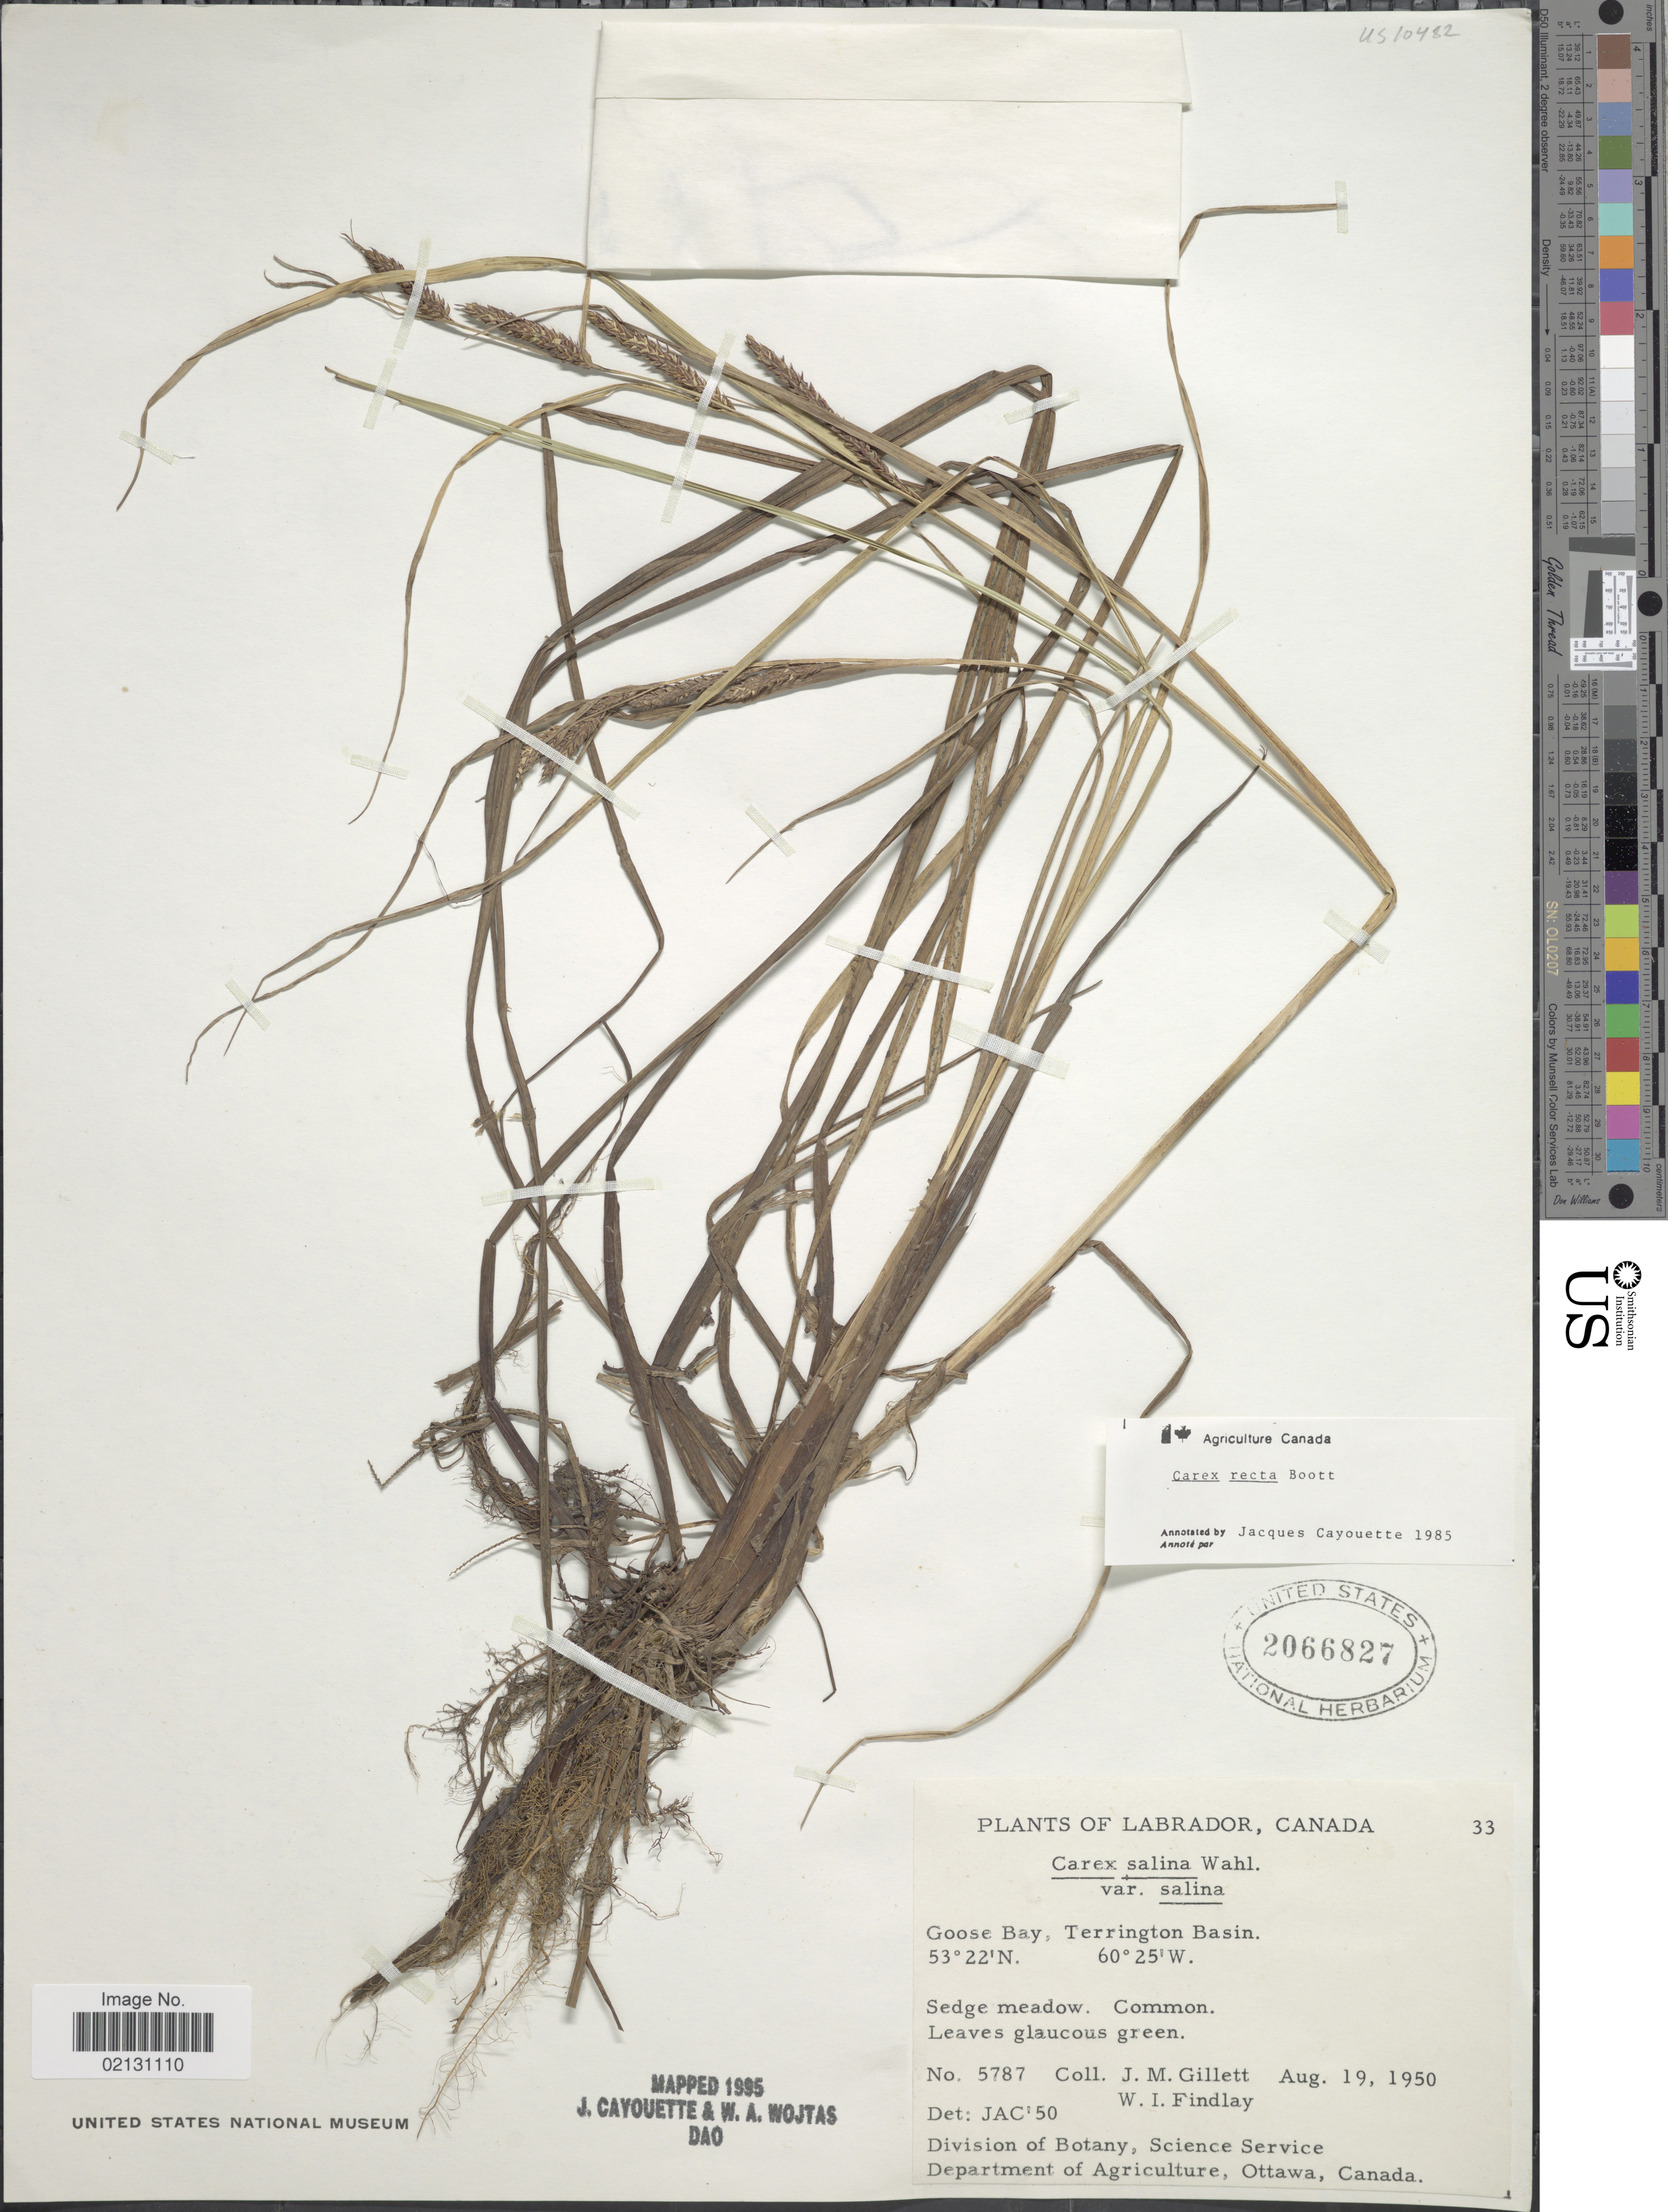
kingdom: Plantae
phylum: Tracheophyta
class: Liliopsida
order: Poales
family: Cyperaceae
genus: Carex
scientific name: Carex recta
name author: Boott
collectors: J. M. Gillett & W. Findlay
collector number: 5787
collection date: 1950-08-19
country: Canada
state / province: Newfoundland and Labrador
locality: Labrador, Goose Bay, Terrington Basin, Sedge meadow. Common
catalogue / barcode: US 2066827